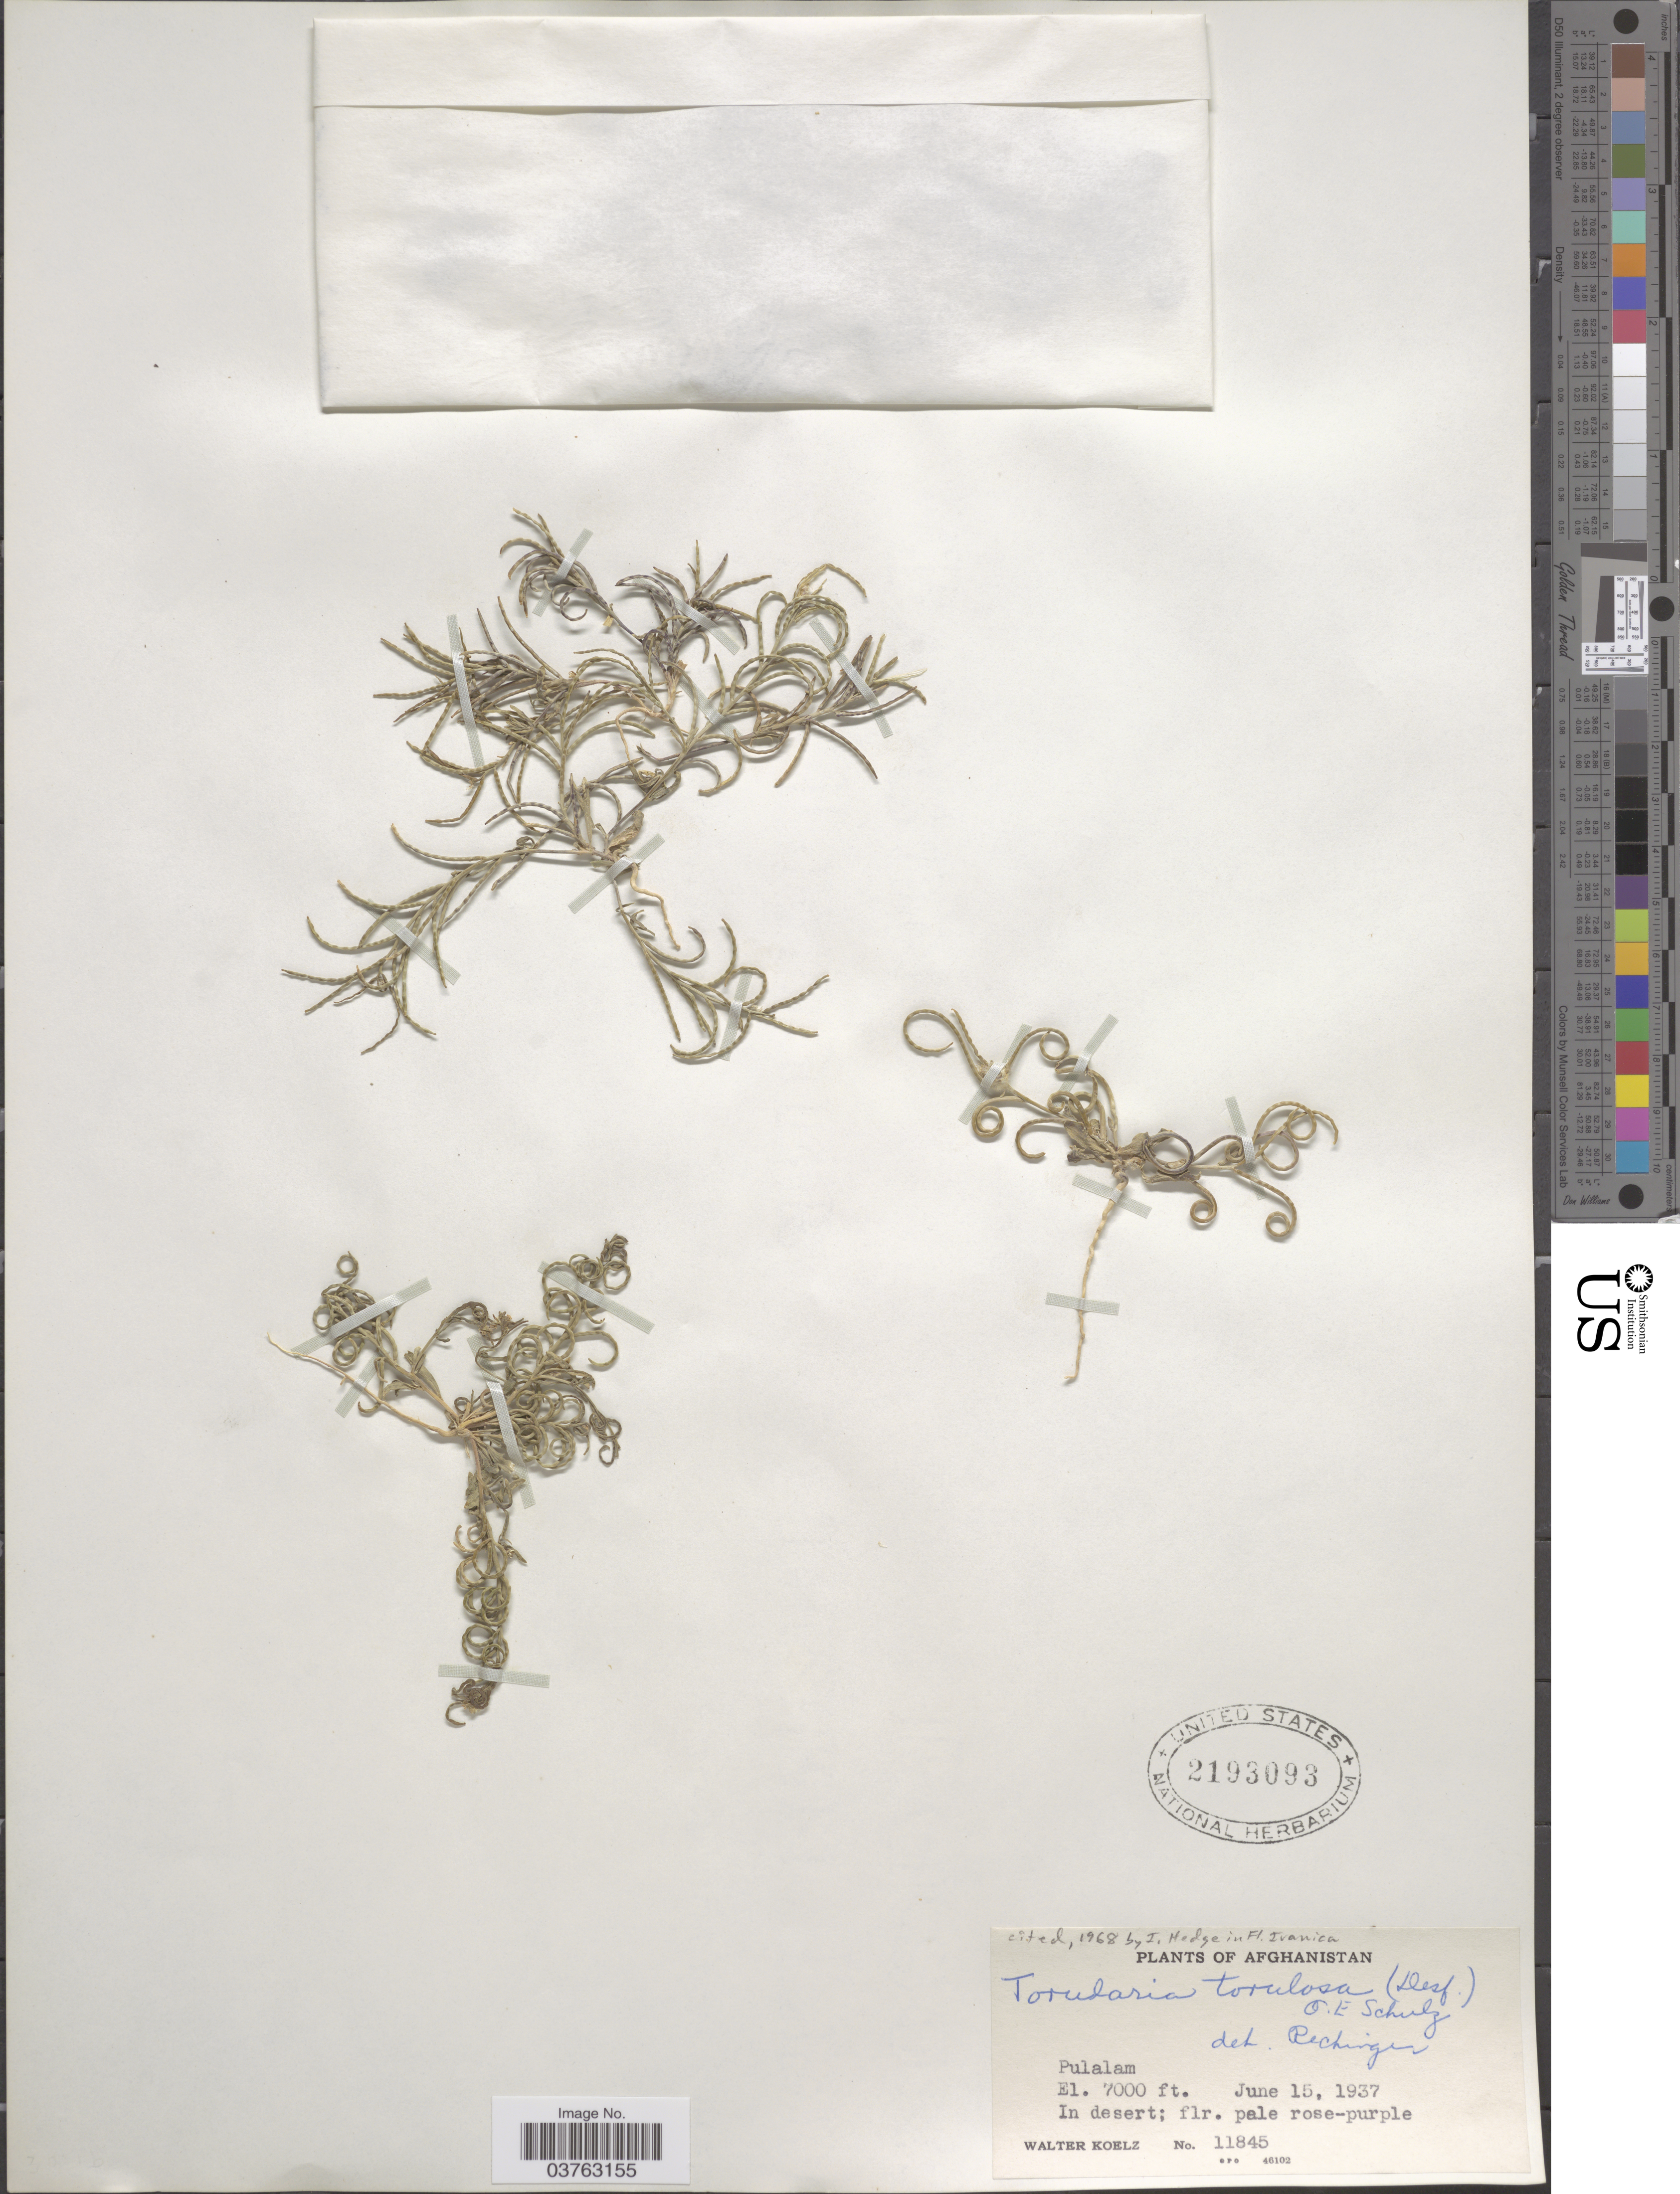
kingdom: Plantae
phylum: Tracheophyta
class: Magnoliopsida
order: Brassicales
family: Brassicaceae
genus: Neotorularia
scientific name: Neotorularia torulosa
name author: (Desf.) Hedge & J. Léonard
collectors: W. N. Koelz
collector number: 11845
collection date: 1937-06-15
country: Afghanistan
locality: Pulalam.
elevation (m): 2134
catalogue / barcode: US 2193093